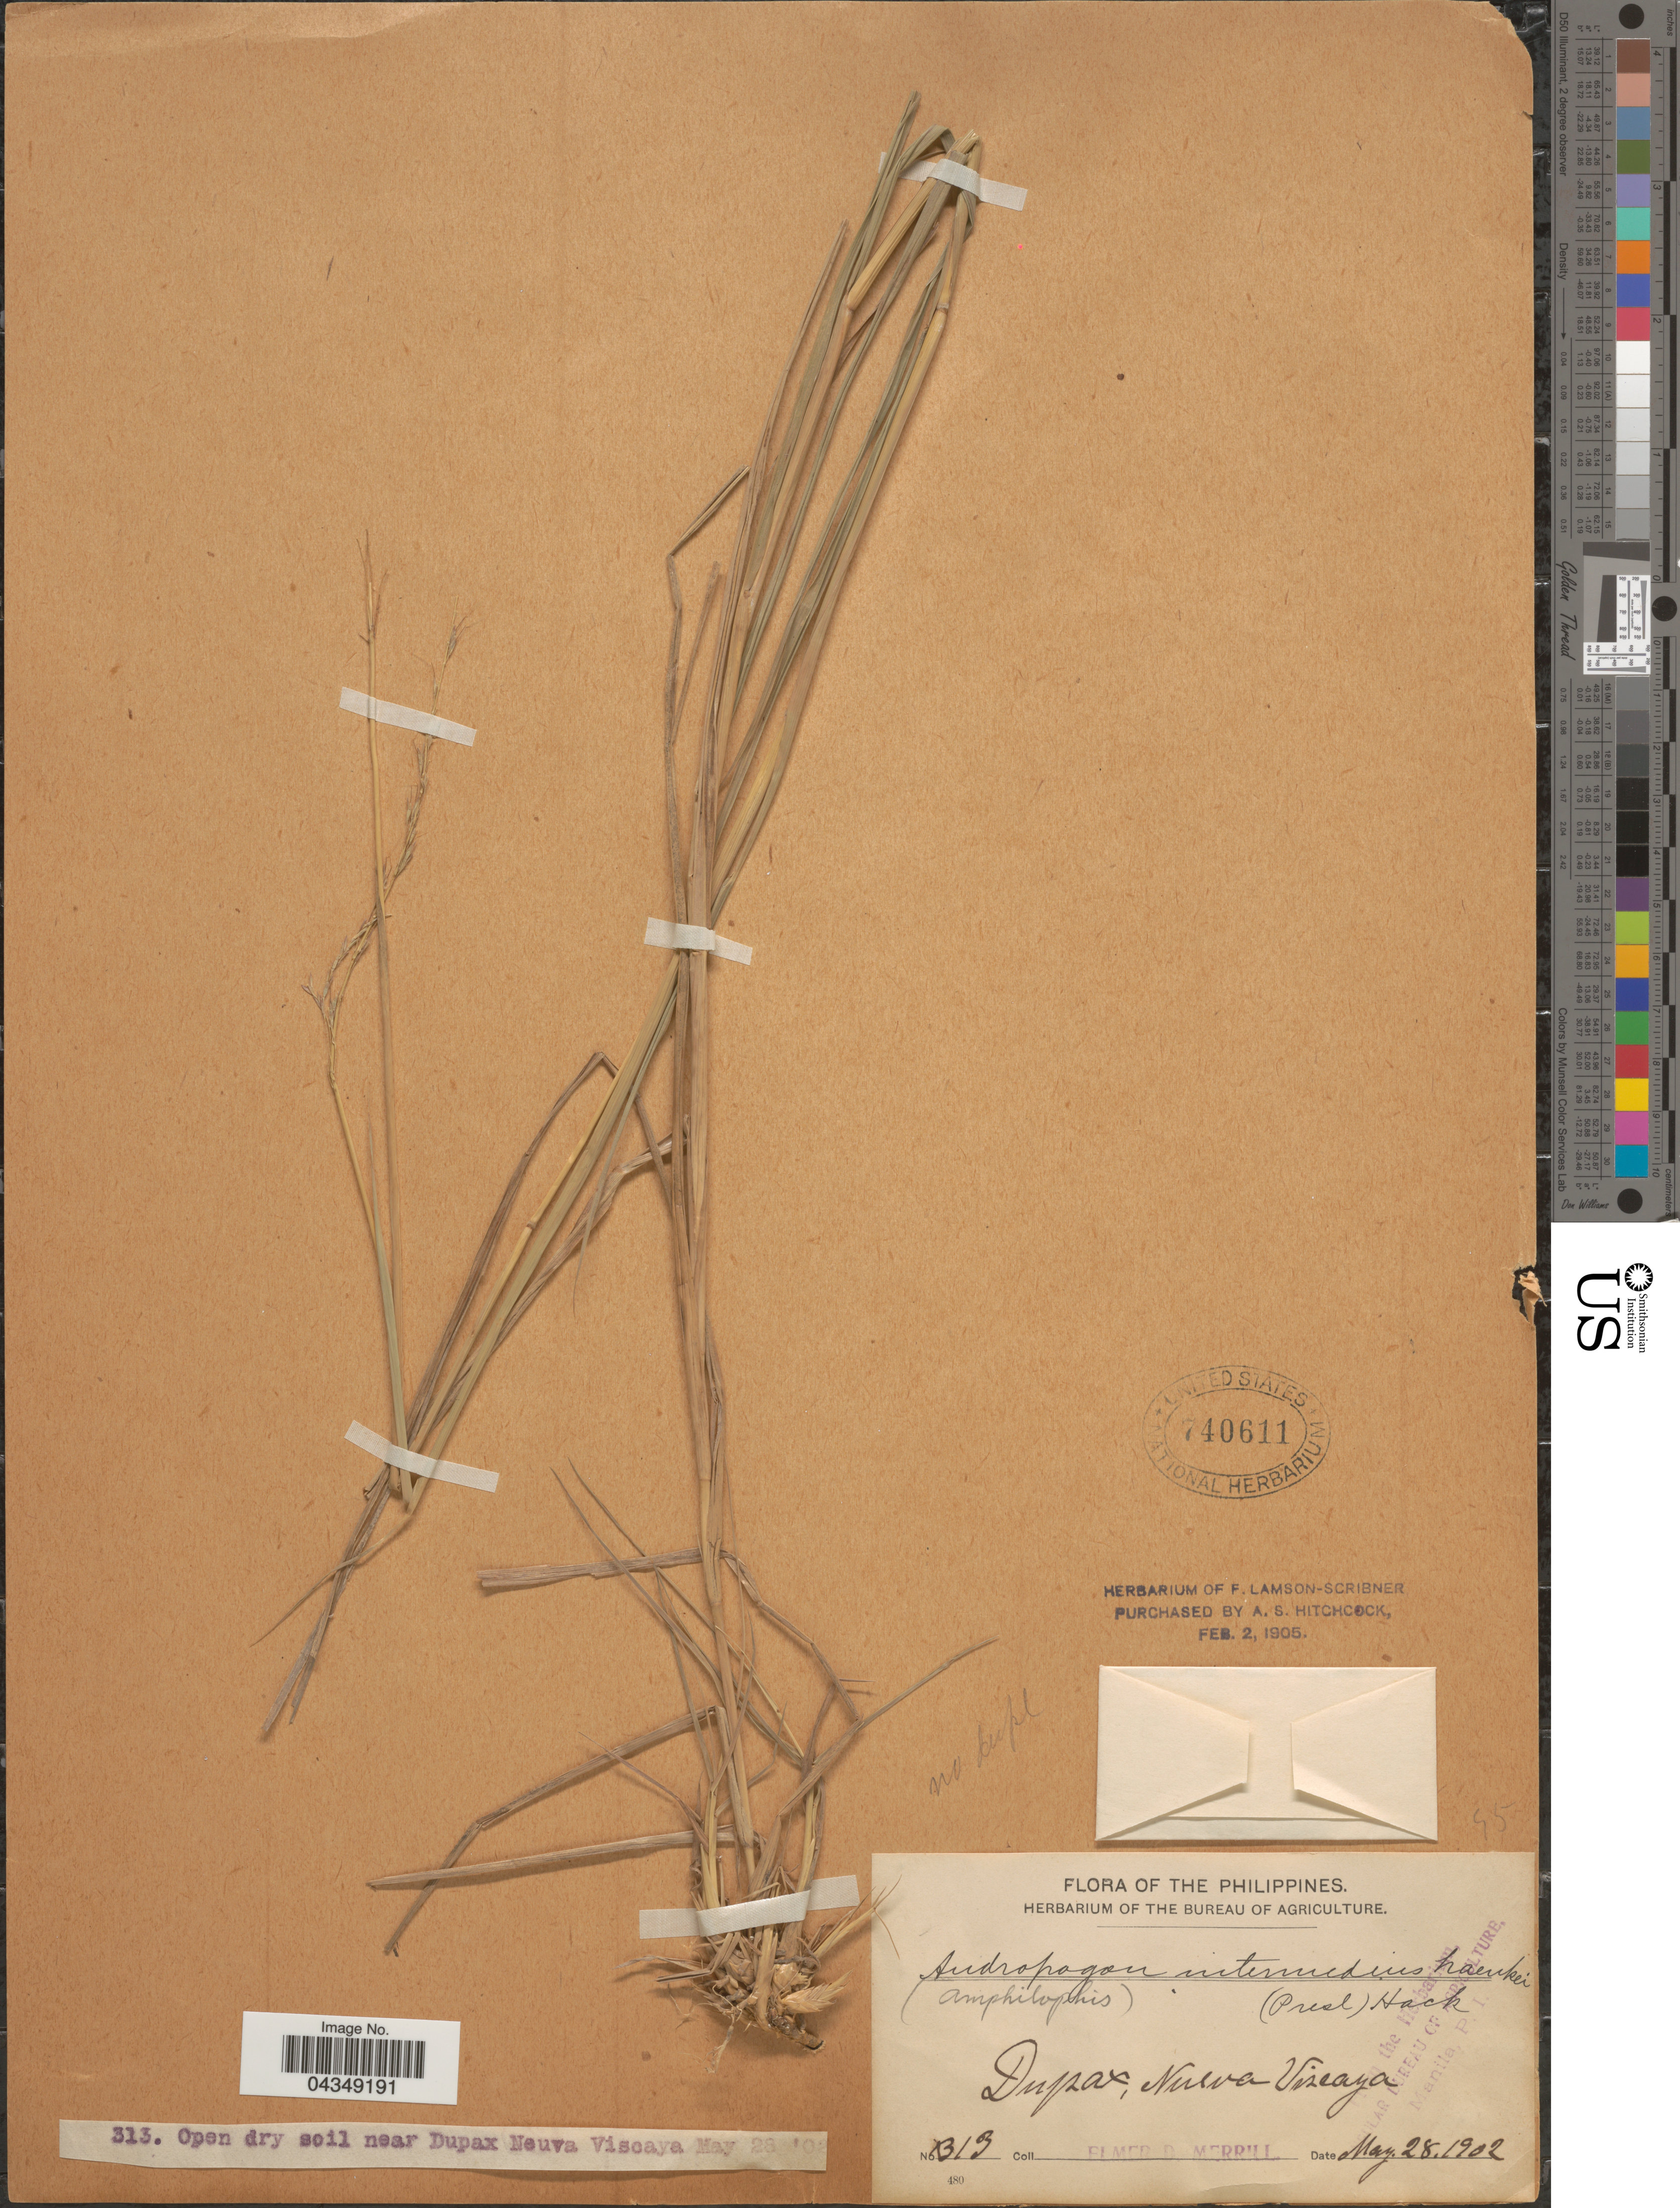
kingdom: Plantae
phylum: Tracheophyta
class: Liliopsida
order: Poales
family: Poaceae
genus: Bothriochloa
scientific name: Bothriochloa bladhii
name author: (Retz.) S.T. Blake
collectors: E. D. Merrill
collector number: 313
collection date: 1902-05-28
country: Philippines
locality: Dupax, Nueva Viscaya.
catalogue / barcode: US 740611